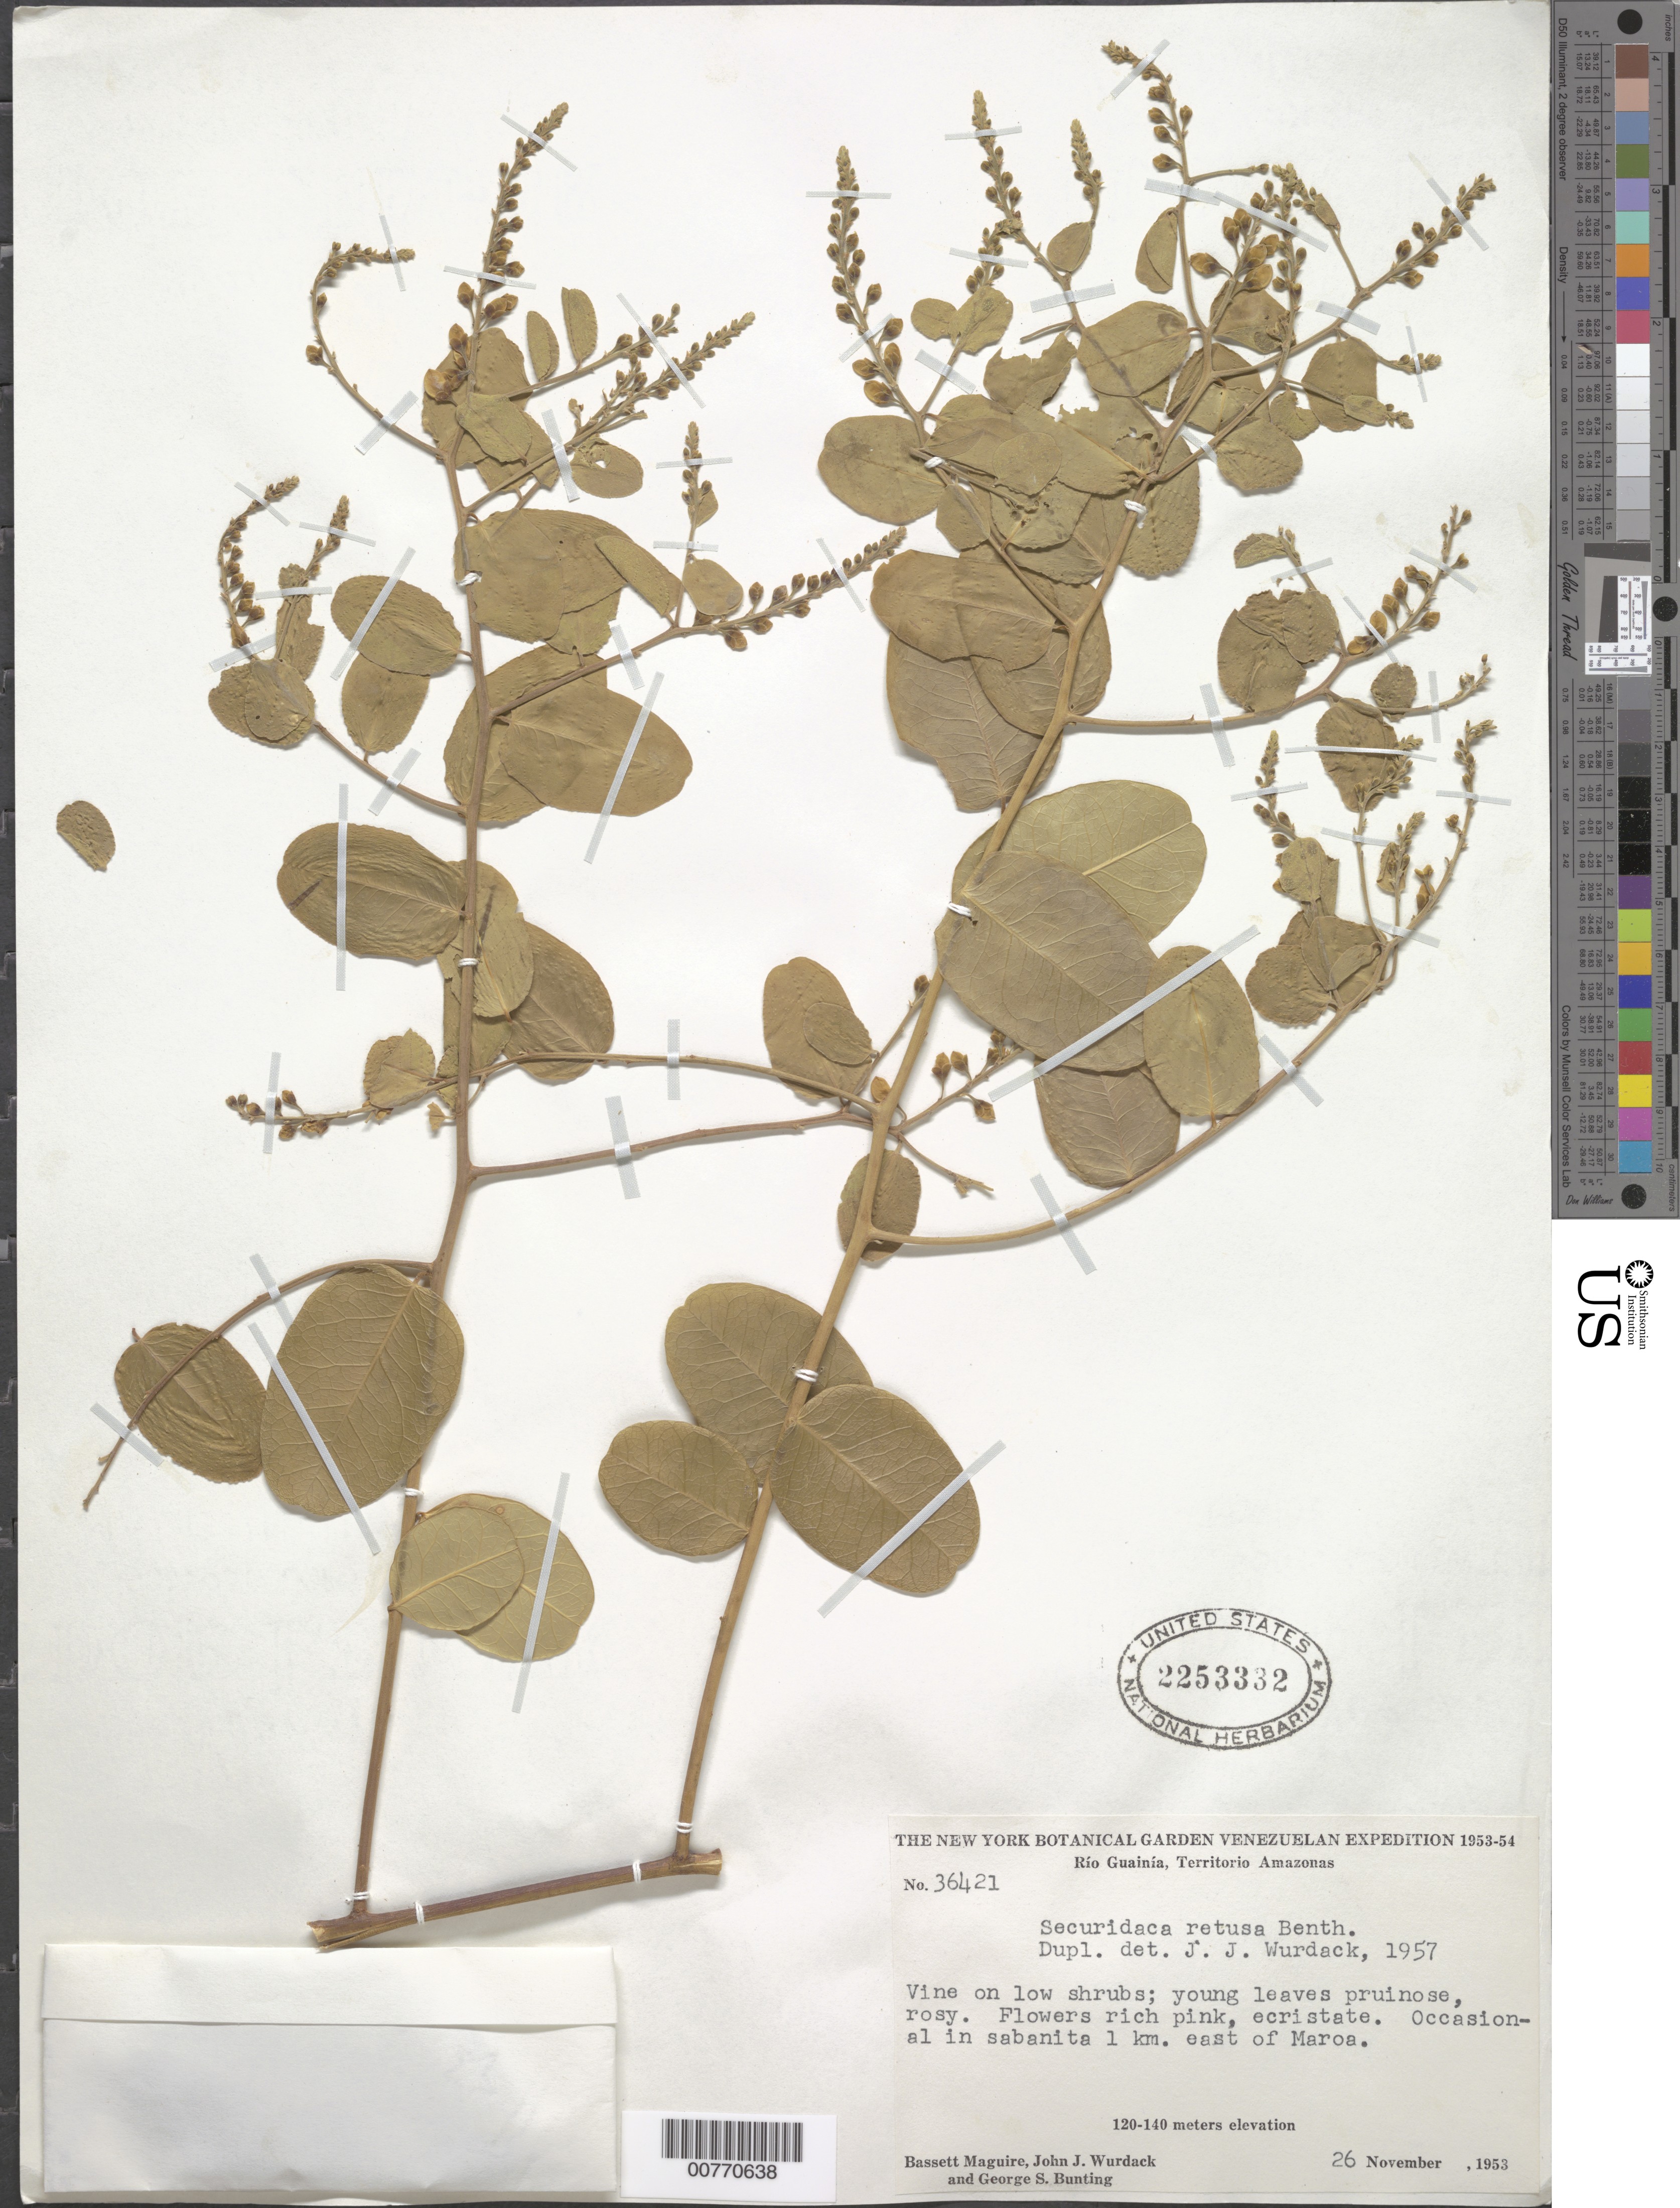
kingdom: Plantae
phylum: Tracheophyta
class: Magnoliopsida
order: Fabales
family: Polygalaceae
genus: Securidaca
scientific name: Securidaca retusa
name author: Benth.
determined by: Wurdack, John J., (US), US (UNITED STATES)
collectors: B. Maguire, J. J. Wurdack & G. S. Bunting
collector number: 36421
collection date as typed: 26-Nov-53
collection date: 1953-11-26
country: Venezuela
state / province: Amazonas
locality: Río Guainía, 1 km E of Maroa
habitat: Sabanita; on low shrubs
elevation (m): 120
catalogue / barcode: US 2253332